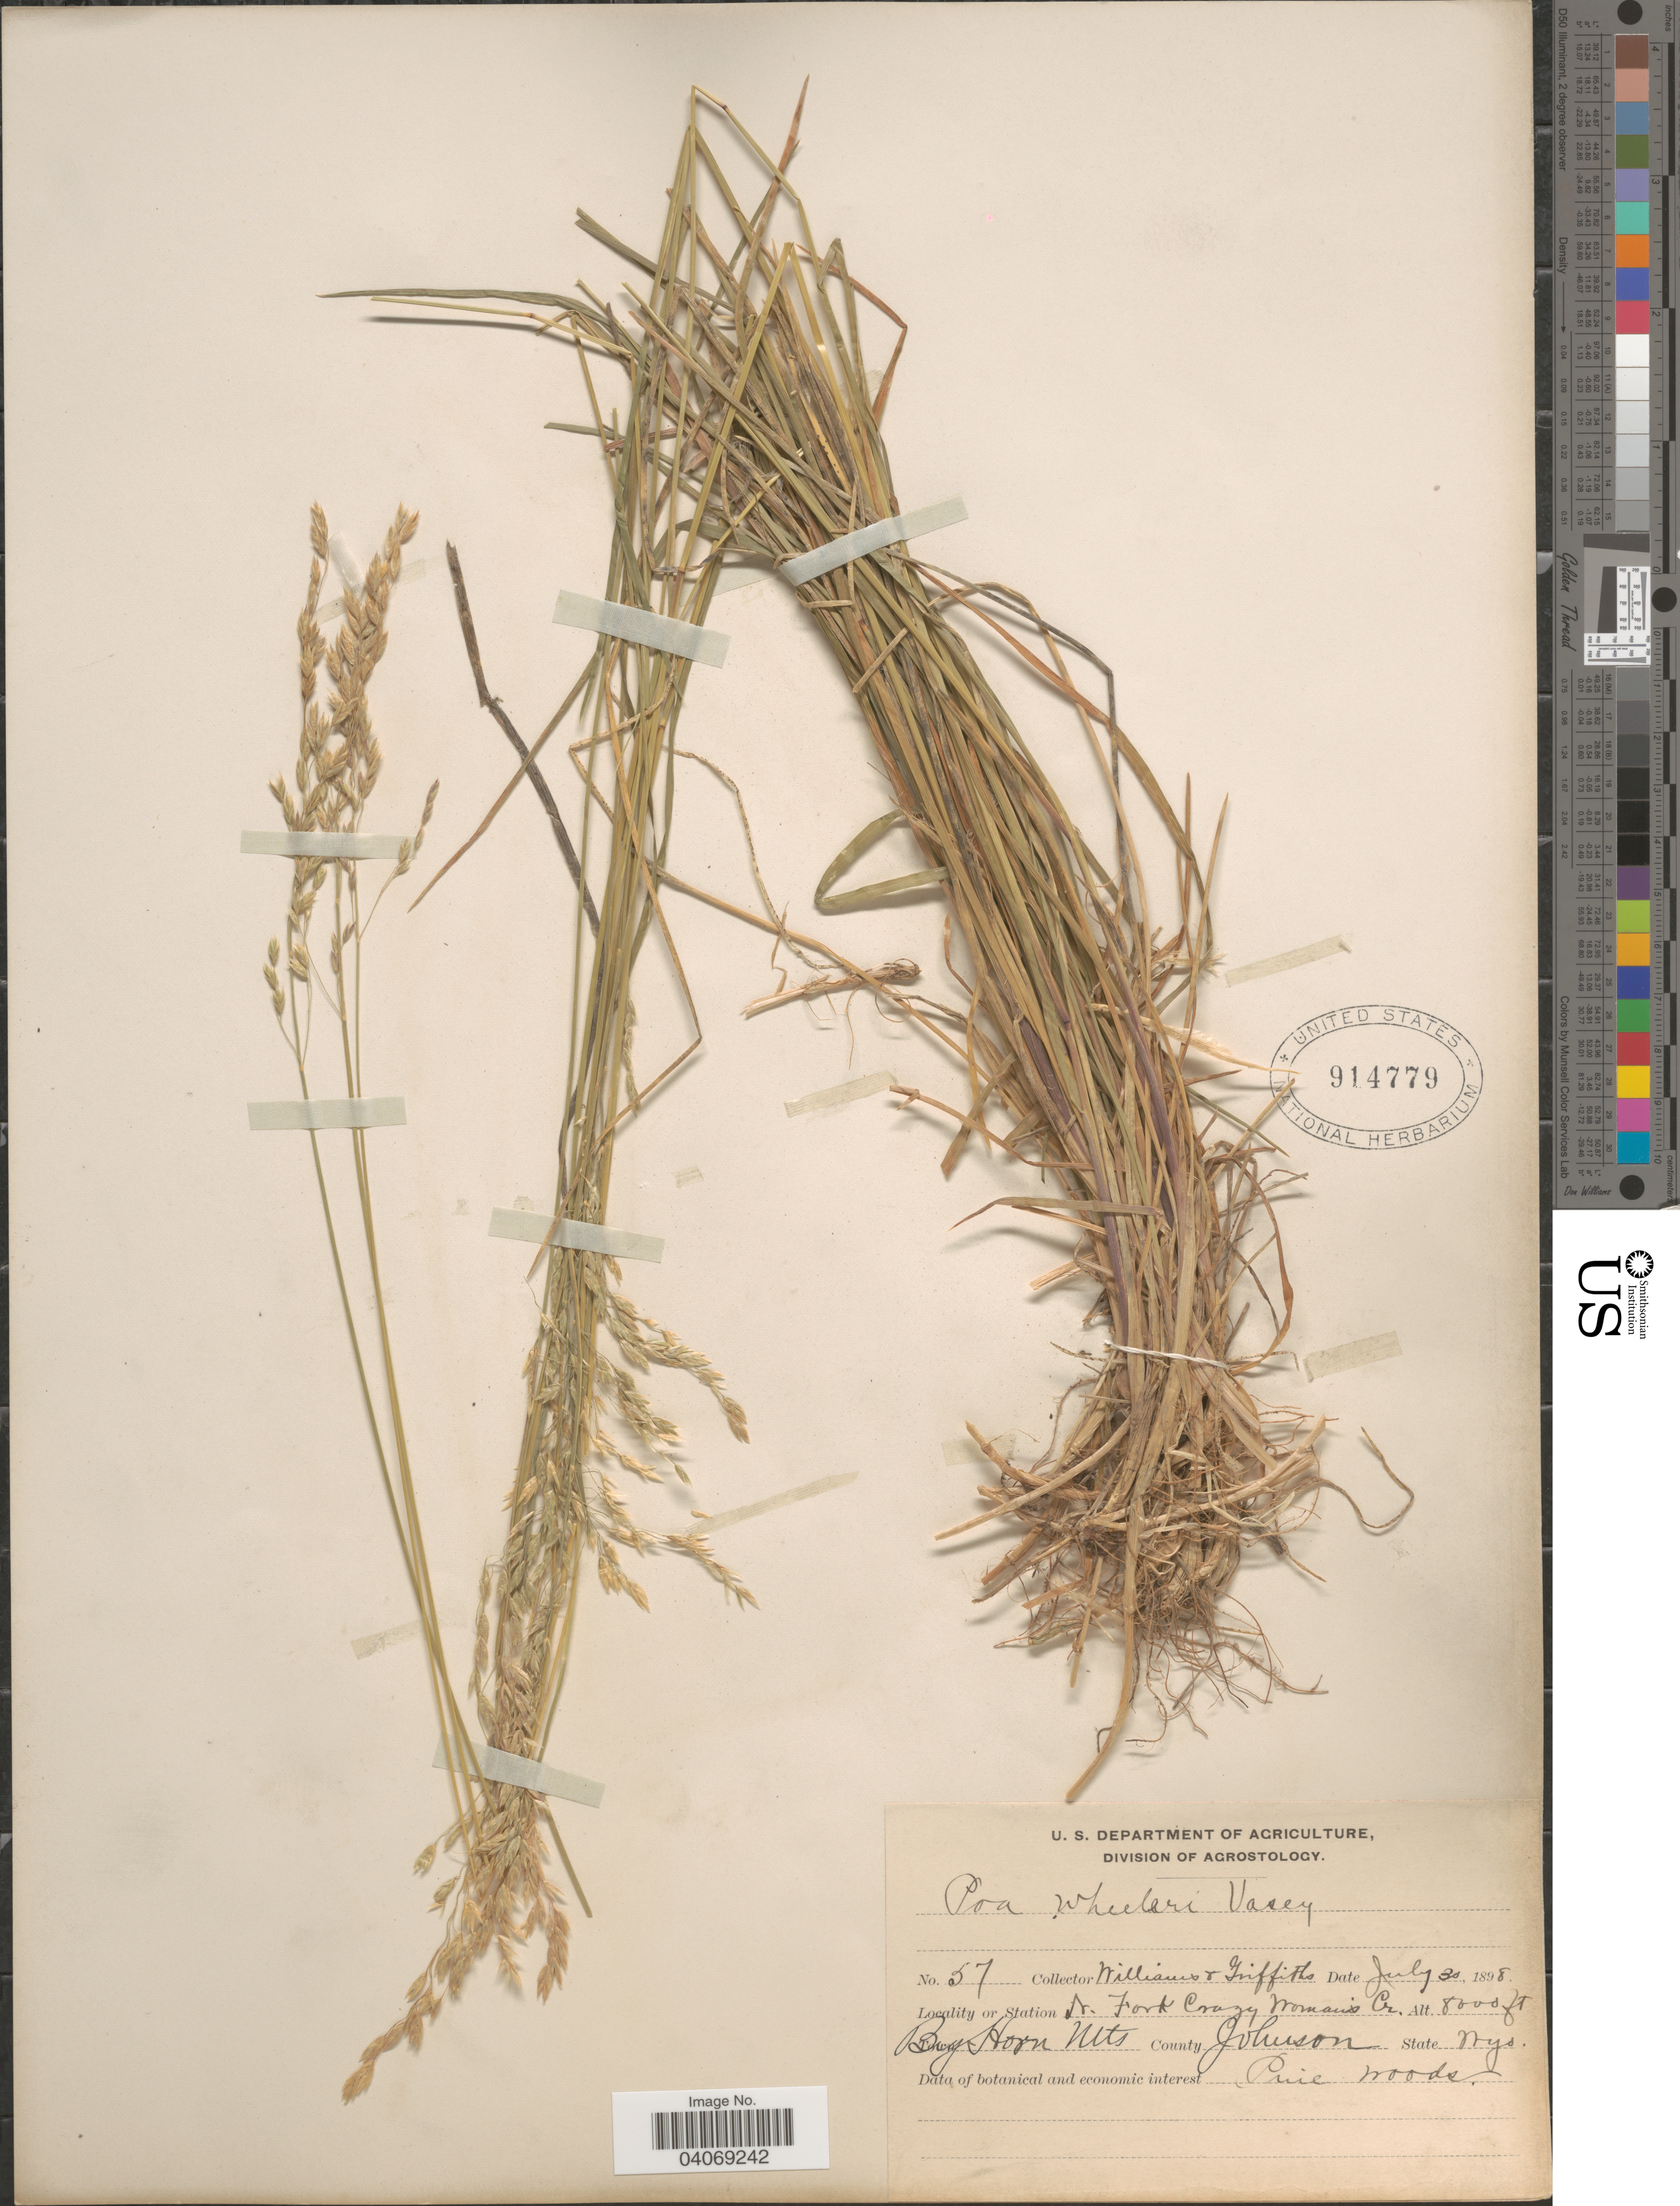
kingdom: Plantae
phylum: Tracheophyta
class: Liliopsida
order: Poales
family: Poaceae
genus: Poa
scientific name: Poa wheeleri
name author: Vasey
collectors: -- Williams & -- Griffiths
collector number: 57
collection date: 1898-07-30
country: United States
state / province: Wyoming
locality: N. Fork Crazy Womans Cr. Big Horn Mts. County Johnson.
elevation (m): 2438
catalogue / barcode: US 914779